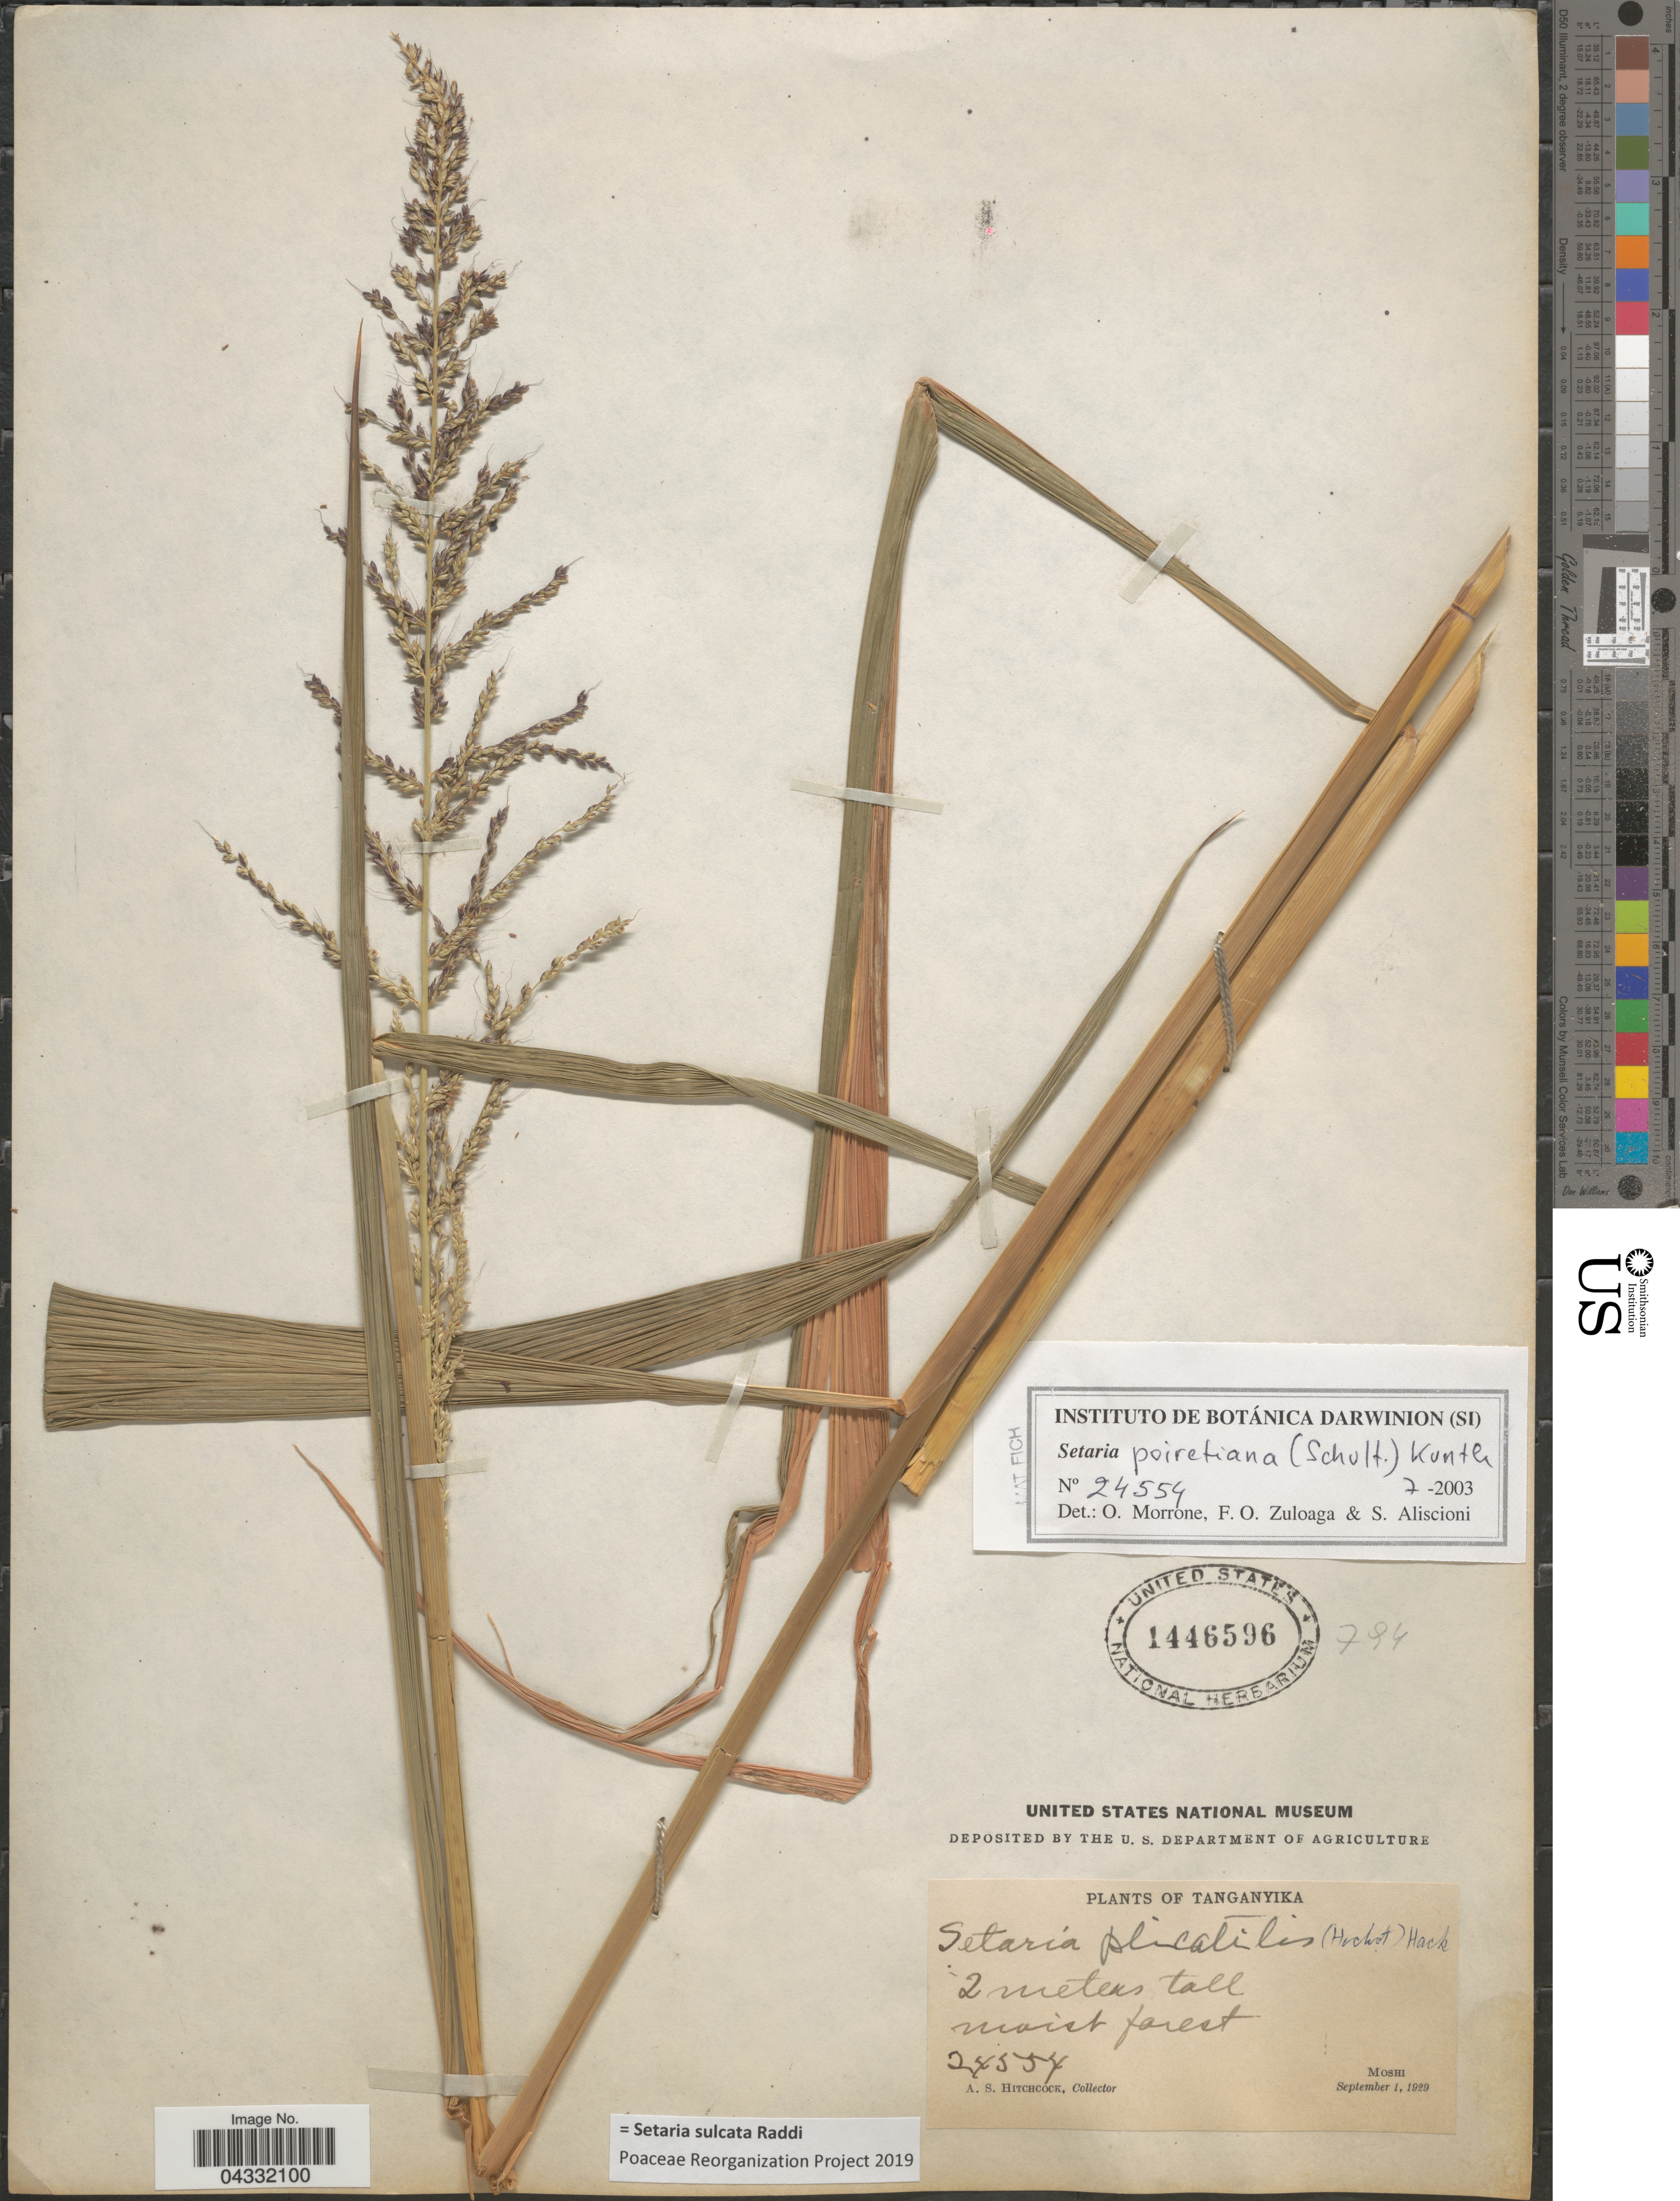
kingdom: Plantae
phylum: Tracheophyta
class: Liliopsida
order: Poales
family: Poaceae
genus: Setaria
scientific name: Setaria sulcata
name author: Raddi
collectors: A. S. Hitchcock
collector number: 24554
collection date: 1929-09-01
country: Tanzania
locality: Tanganyika. Moist forest. Moshi.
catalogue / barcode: US 1446596